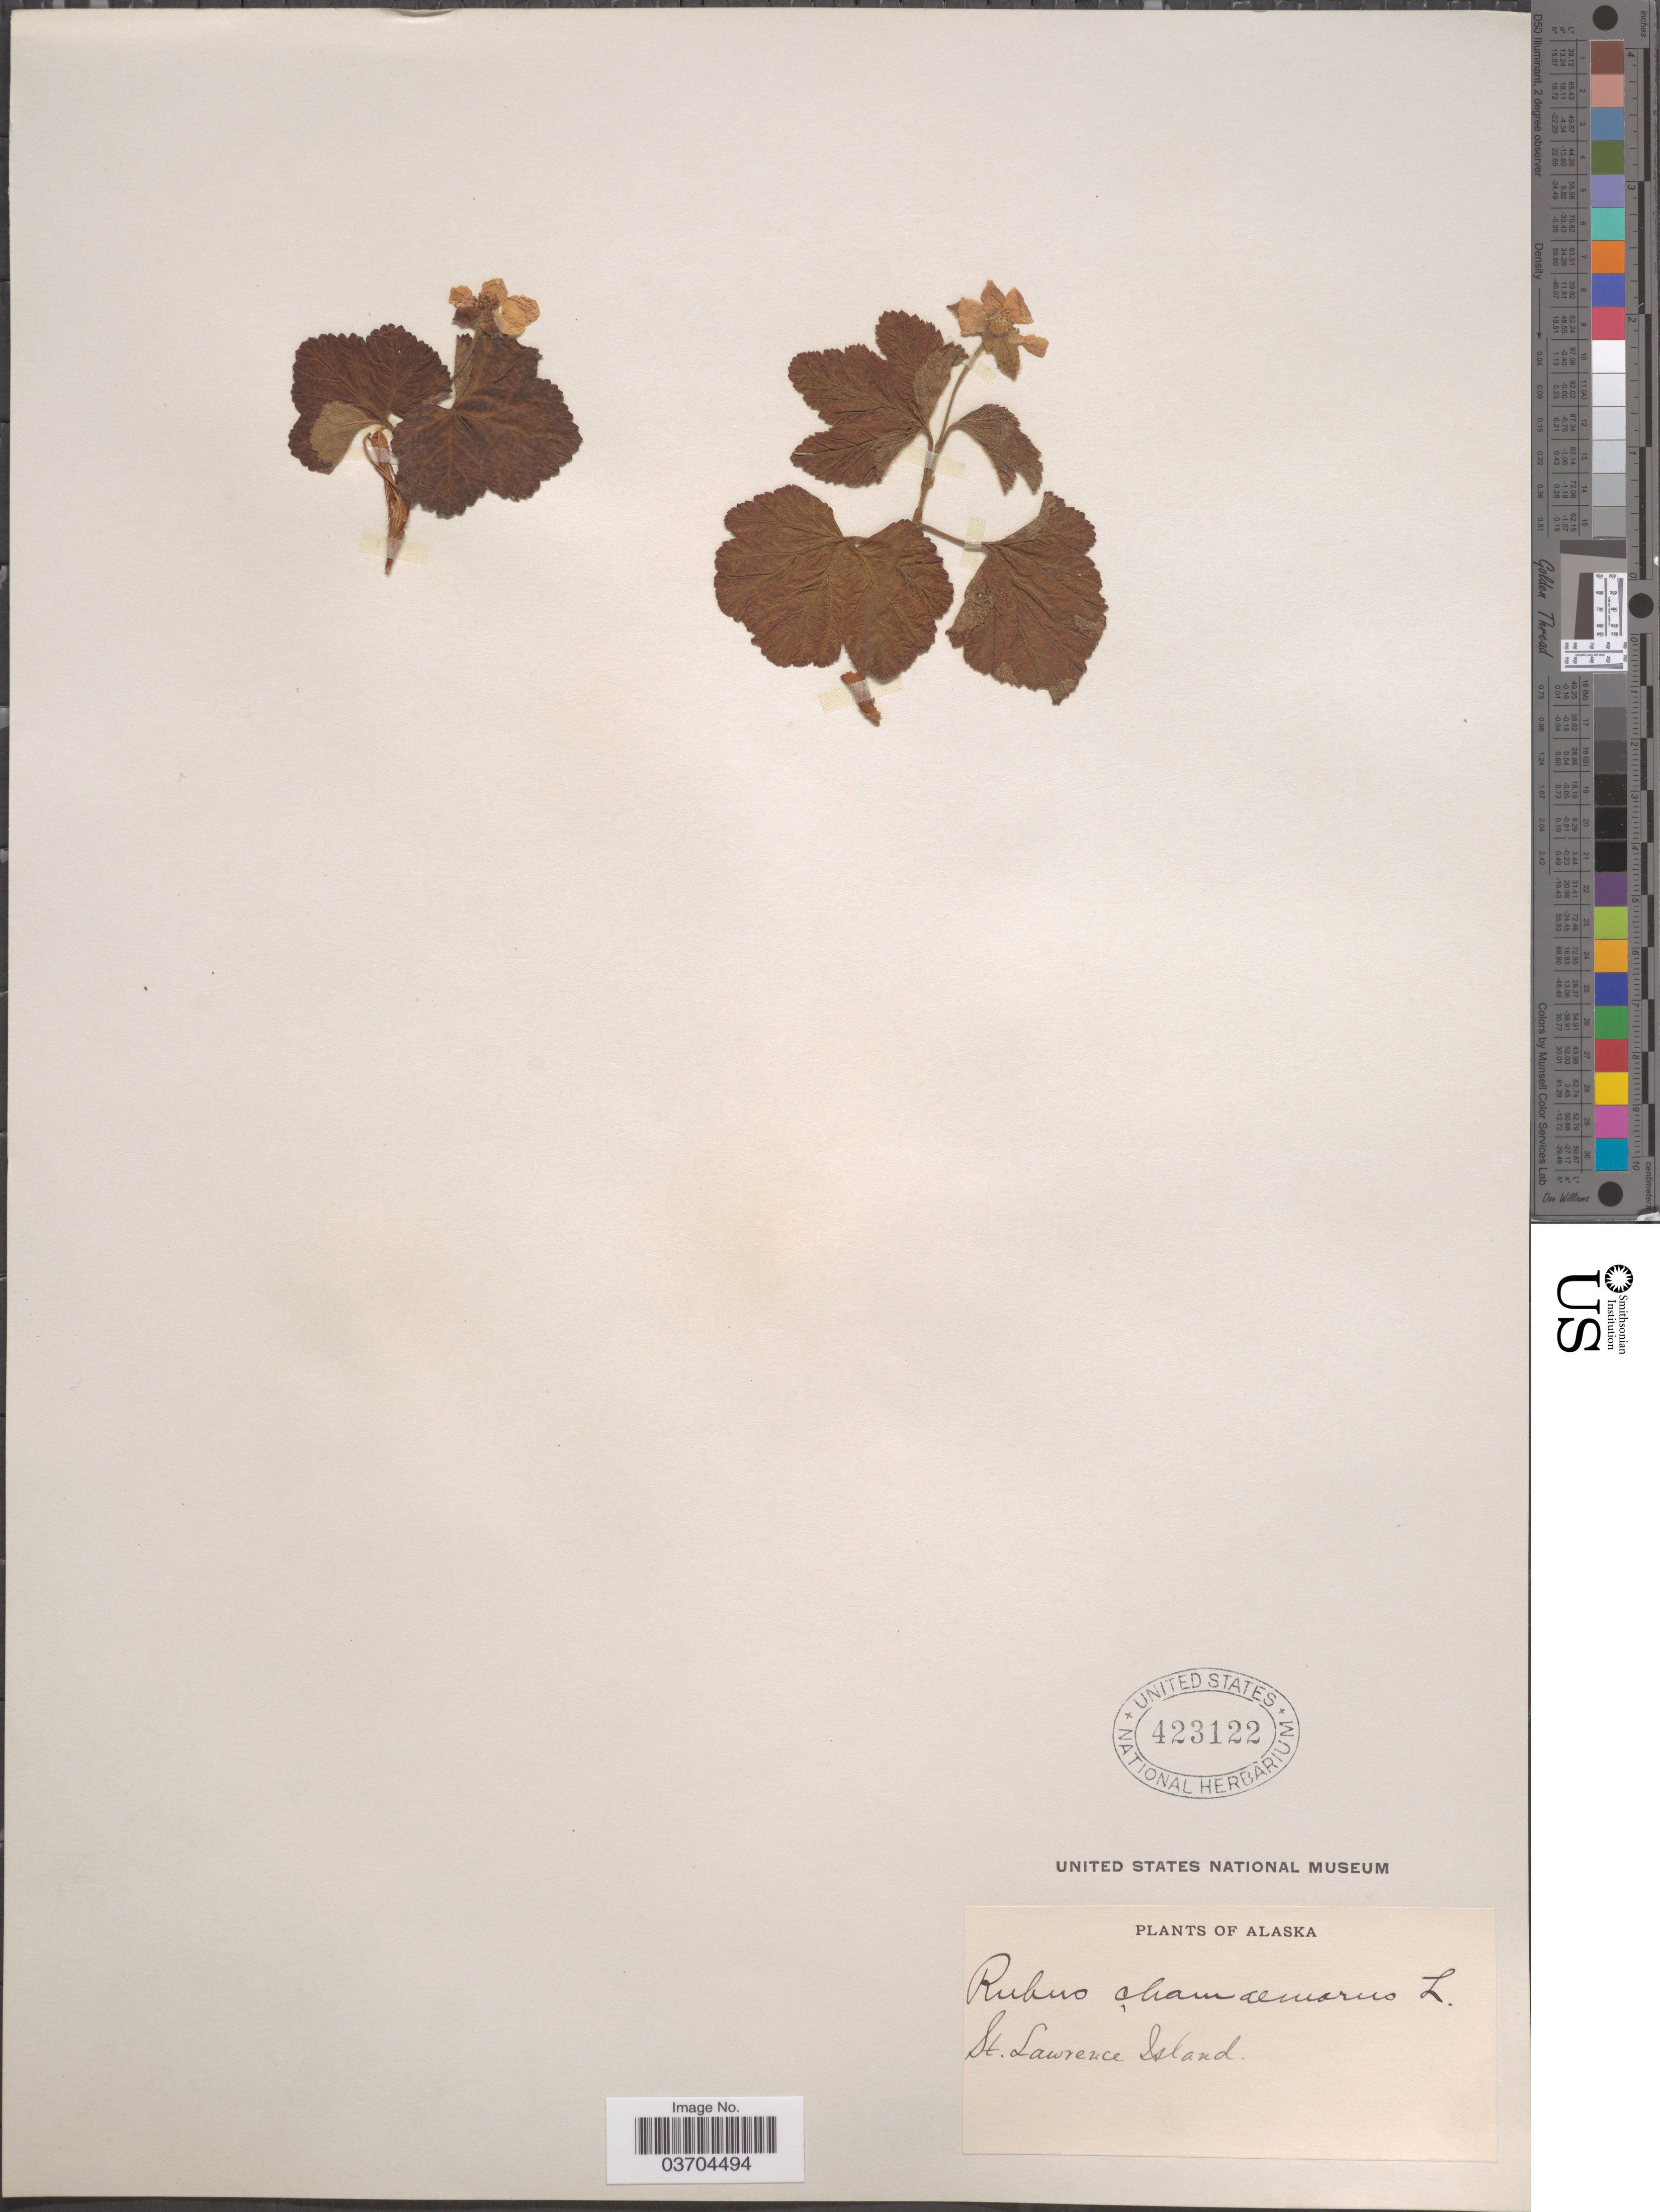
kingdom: Plantae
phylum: Tracheophyta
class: Magnoliopsida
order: Rosales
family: Rosaceae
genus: Rubus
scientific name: Rubus chamaemorus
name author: L.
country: United States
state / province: Alaska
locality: St. Lawrence Island.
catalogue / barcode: US 423122